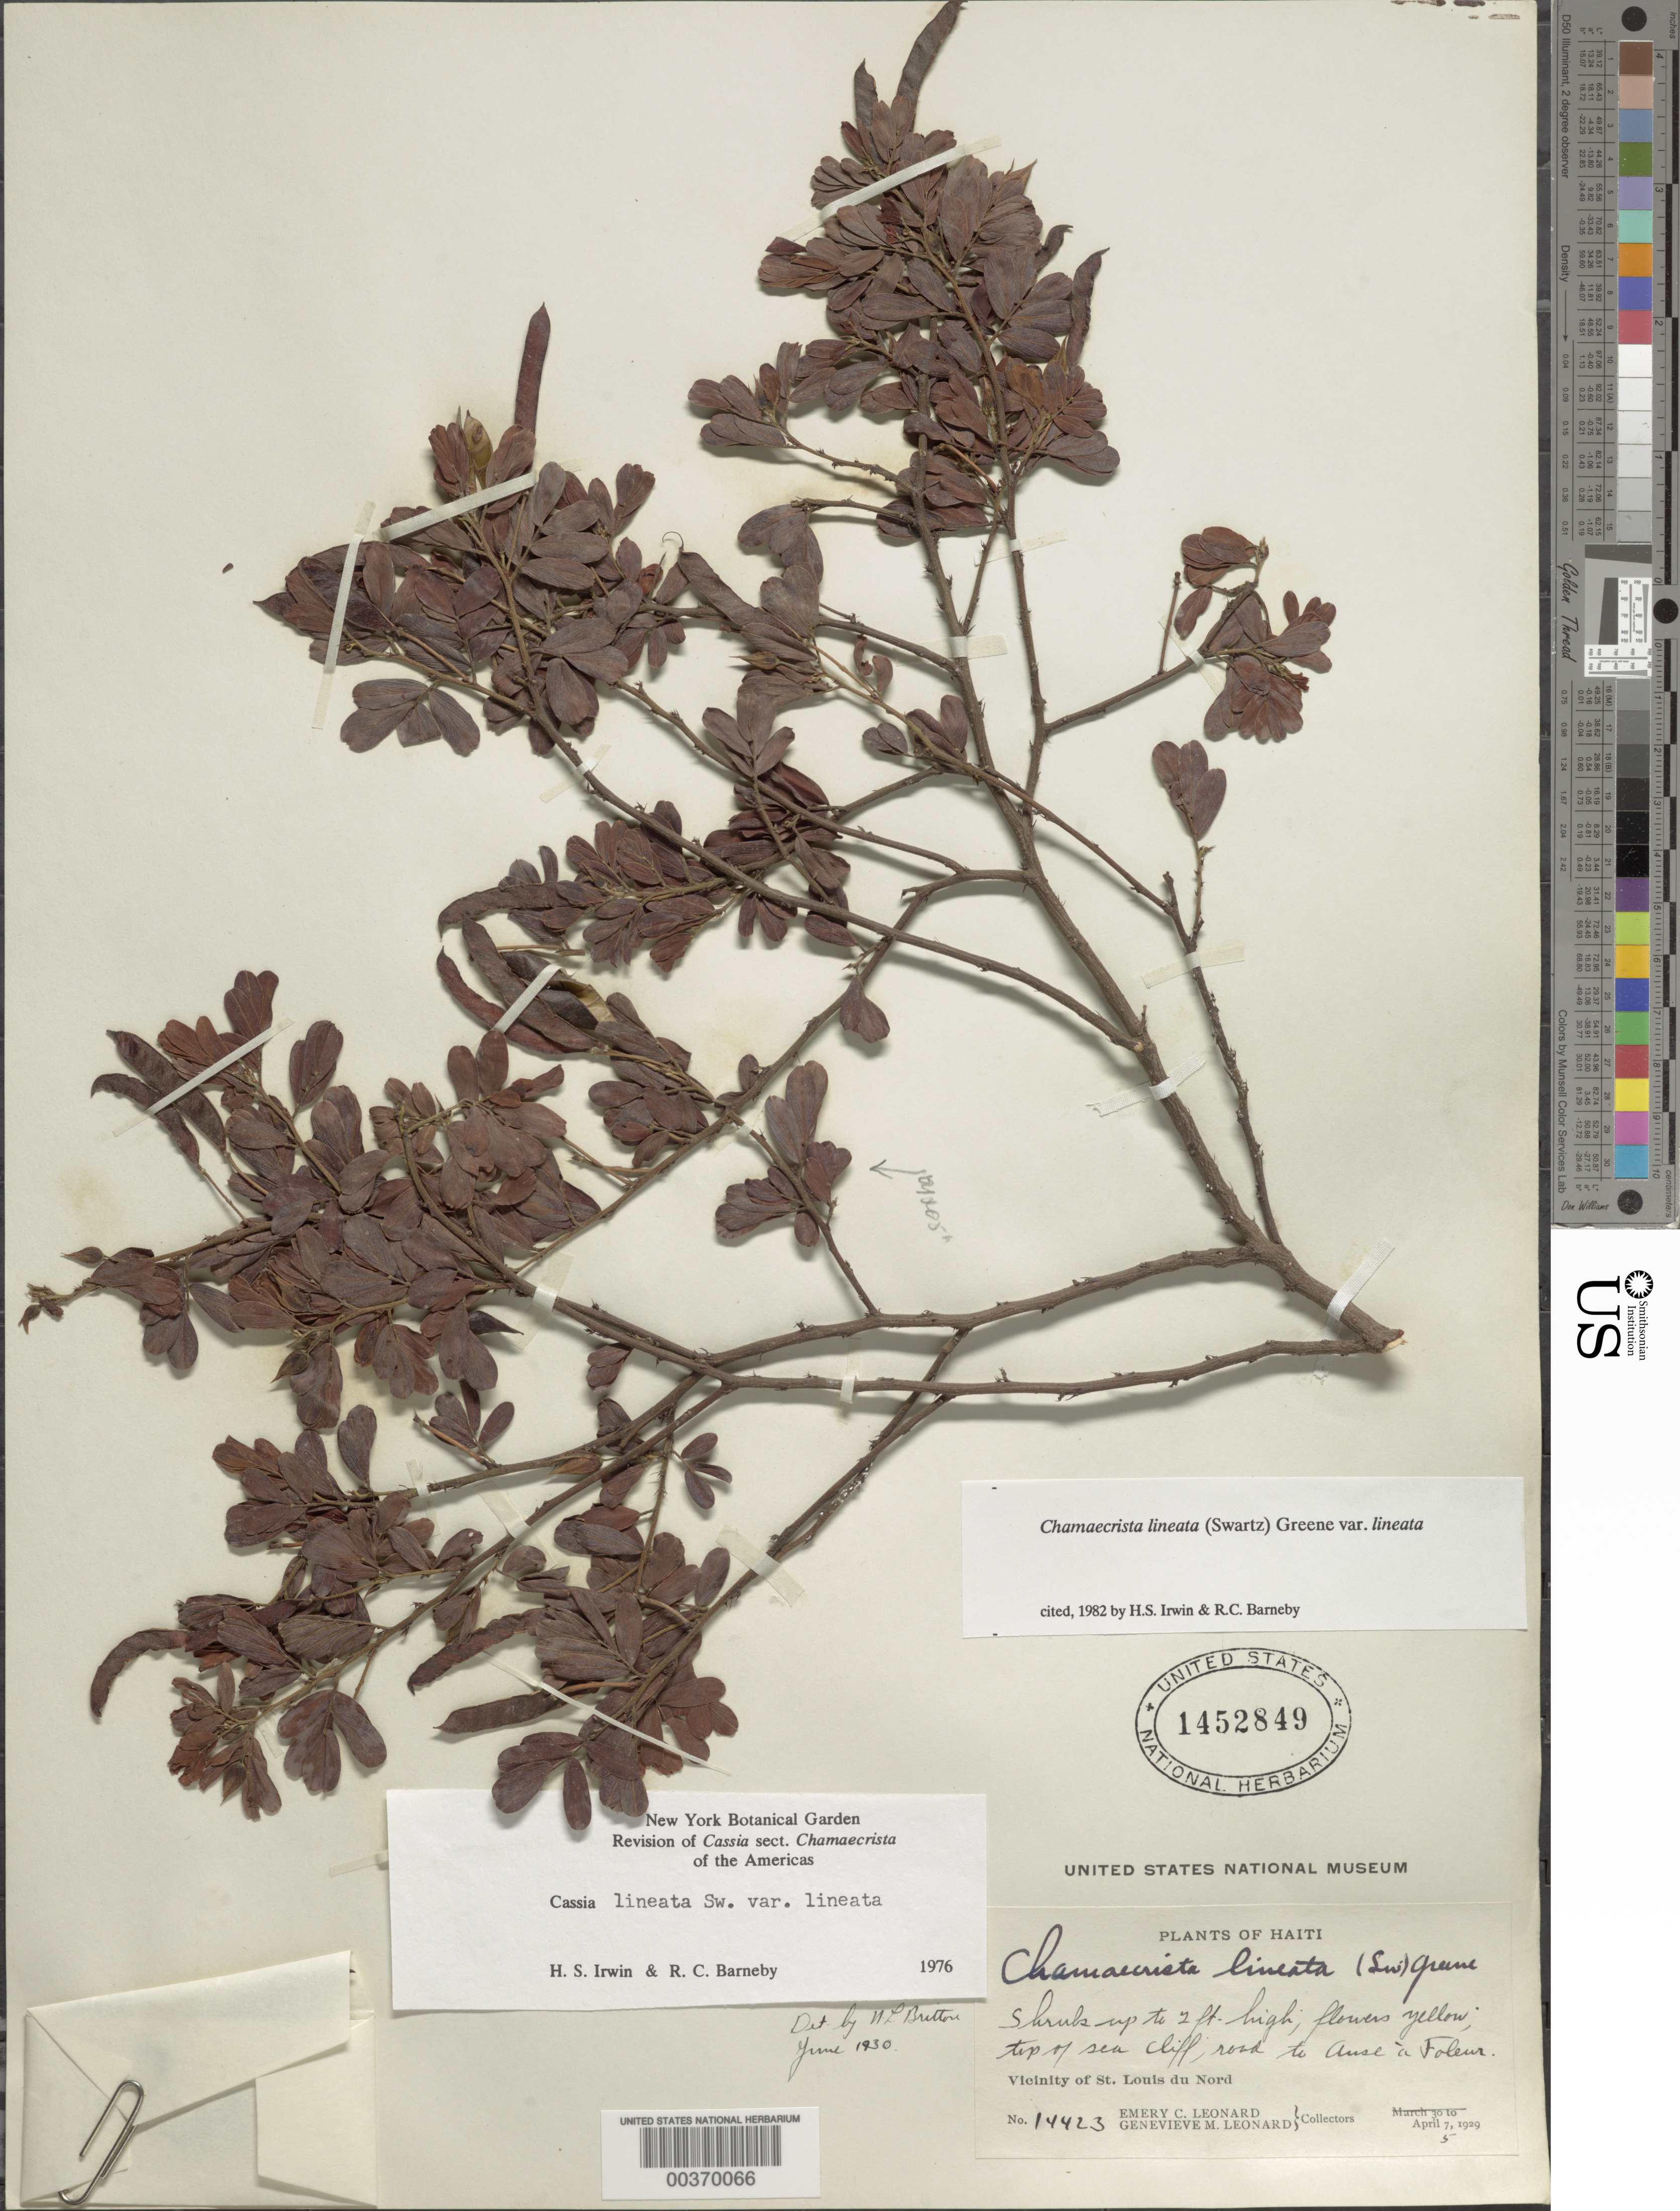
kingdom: Plantae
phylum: Tracheophyta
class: Magnoliopsida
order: Fabales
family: Fabaceae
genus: Chamaecrista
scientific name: Chamaecrista lineata var. lineata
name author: (Sw.) Greene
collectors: E. C. Leonard & G. M. Leonard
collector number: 14423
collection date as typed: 05 Apr 1929 to 07 Apr 1929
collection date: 1929-04-05/1929-04-07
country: Haiti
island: Hispaniola Island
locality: Road to ause a foleur; vicinity of st. louis du nord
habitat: Top of sea cliff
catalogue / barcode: US 1452849